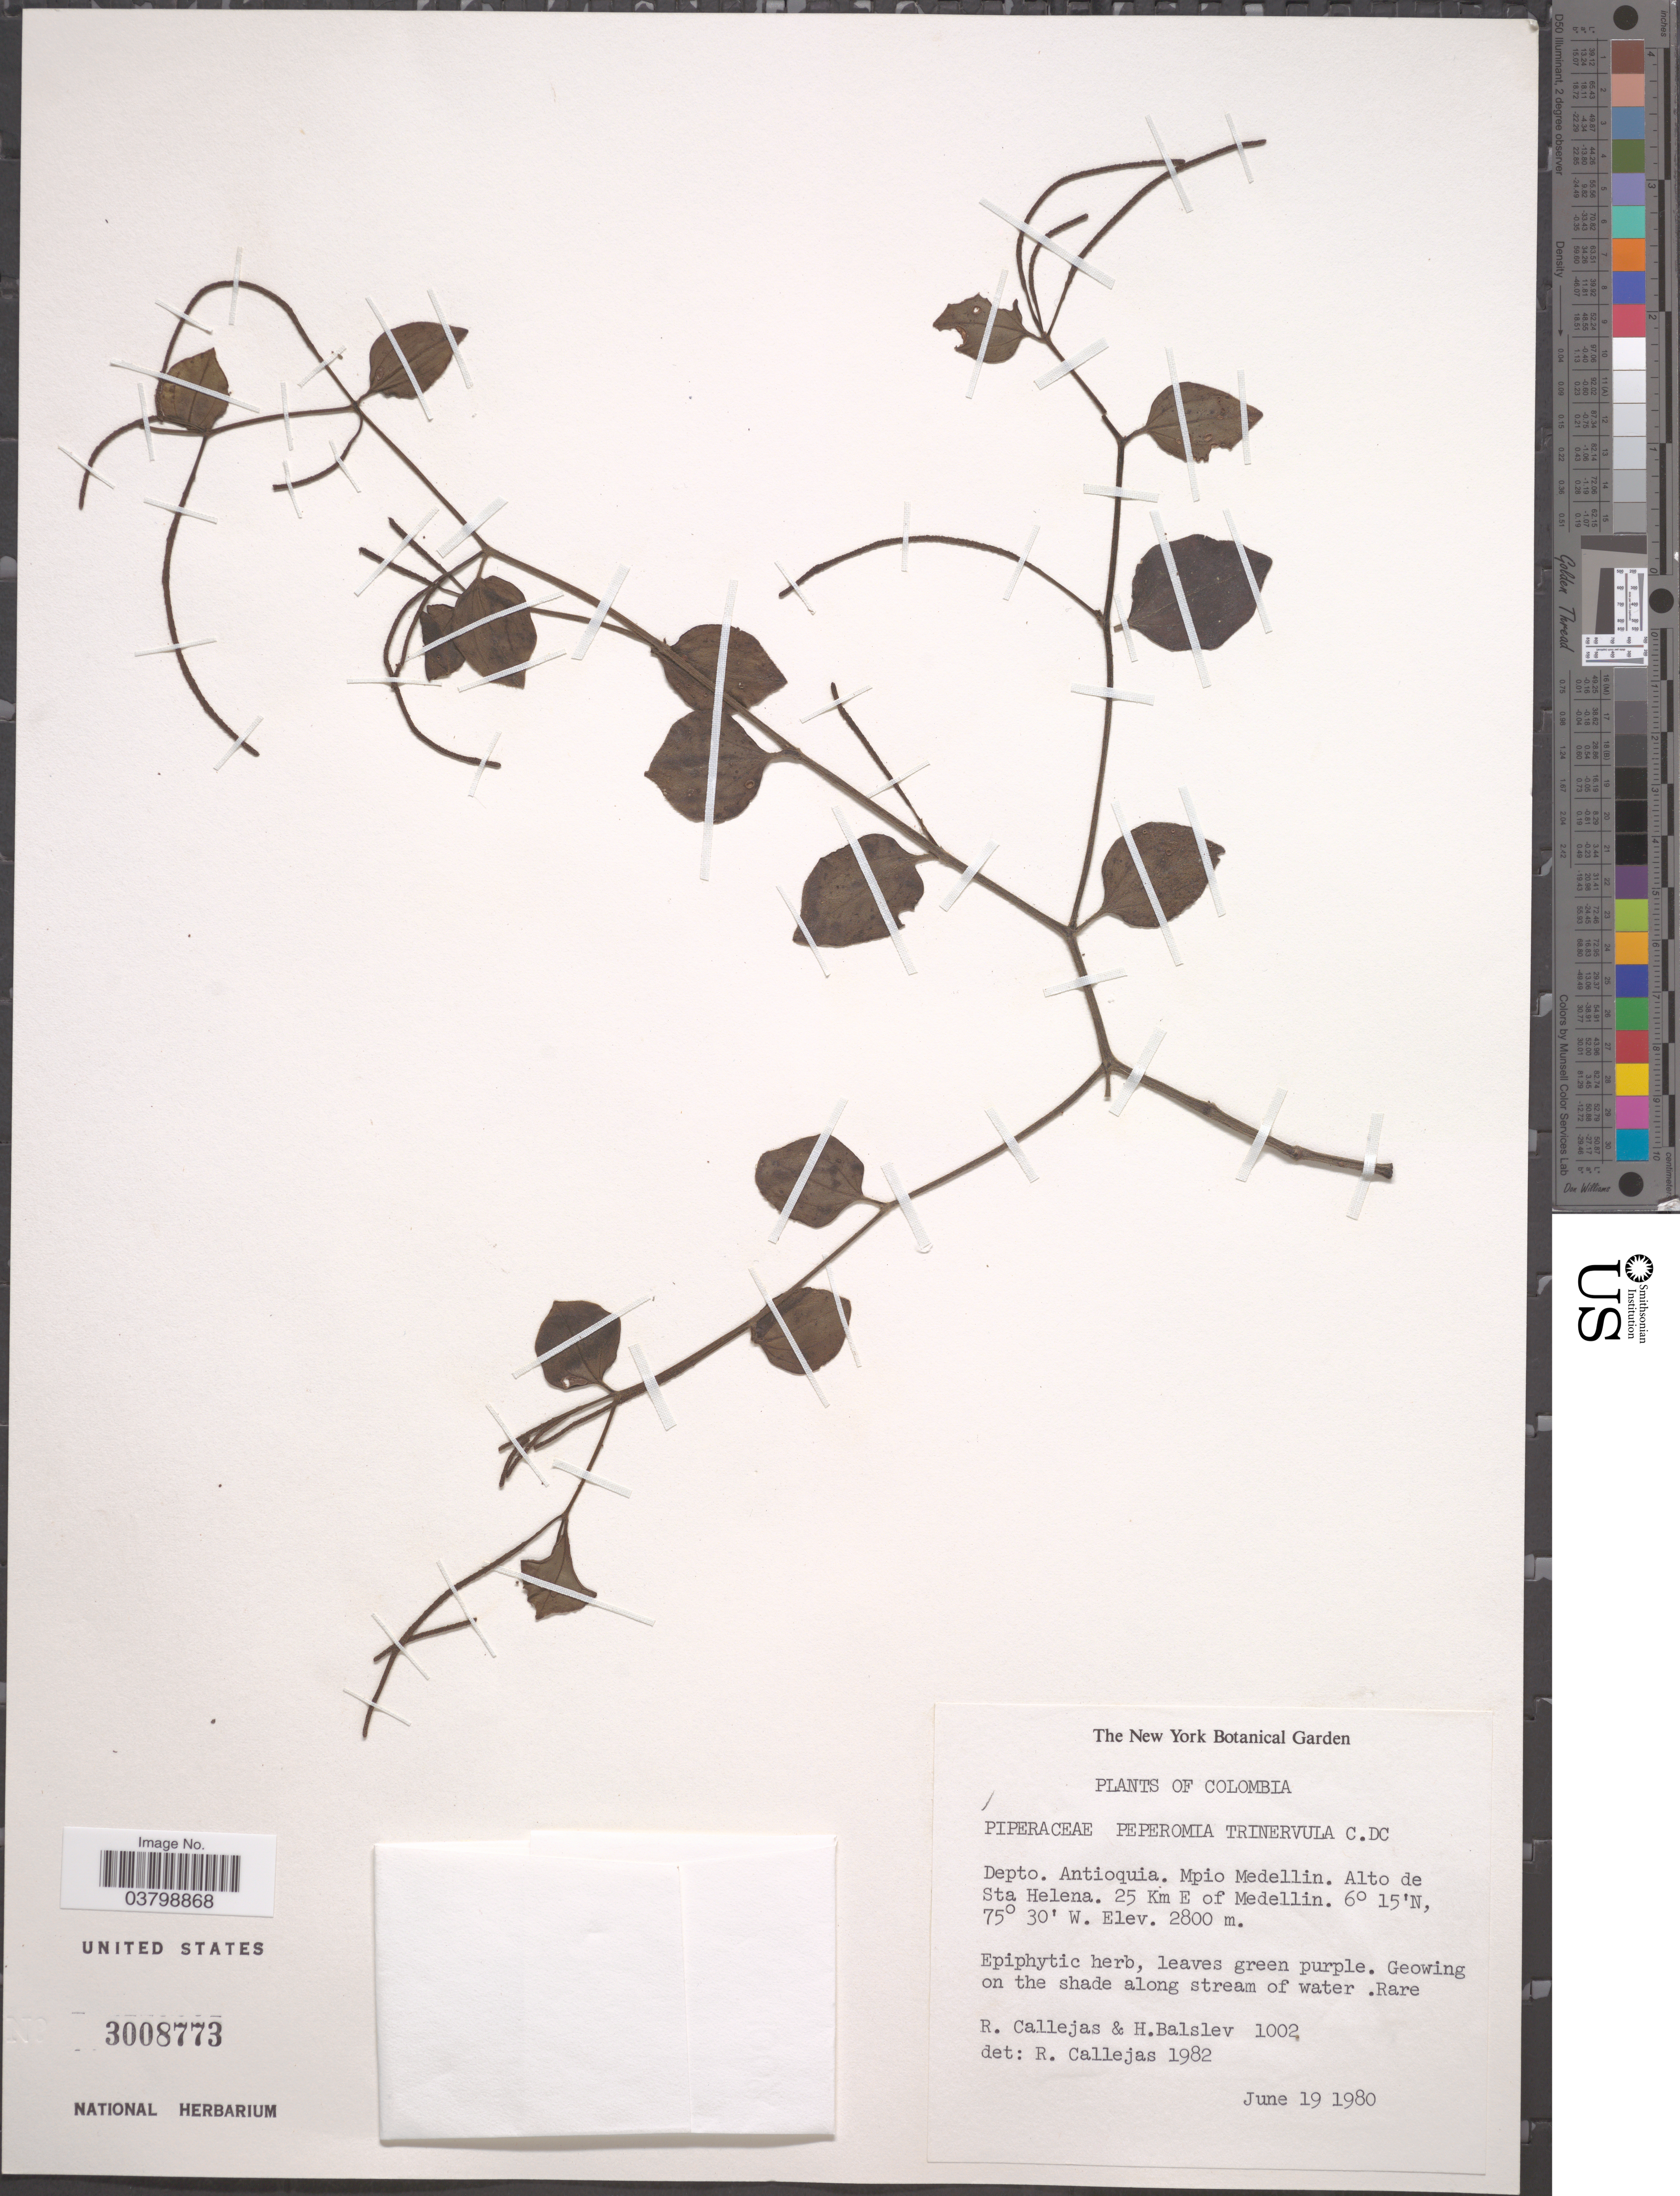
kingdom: Plantae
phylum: Tracheophyta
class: Magnoliopsida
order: Piperales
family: Piperaceae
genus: Peperomia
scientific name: Peperomia trinervula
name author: C. DC.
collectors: R. Callejas & H. Balslev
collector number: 1002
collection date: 1980-06-19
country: Colombia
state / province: Antioquia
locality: Depto. Antioquia. Mpio. Medellin. Alto de Sta Helena. 25 Km E of Medellin.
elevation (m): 2800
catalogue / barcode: US 3008773